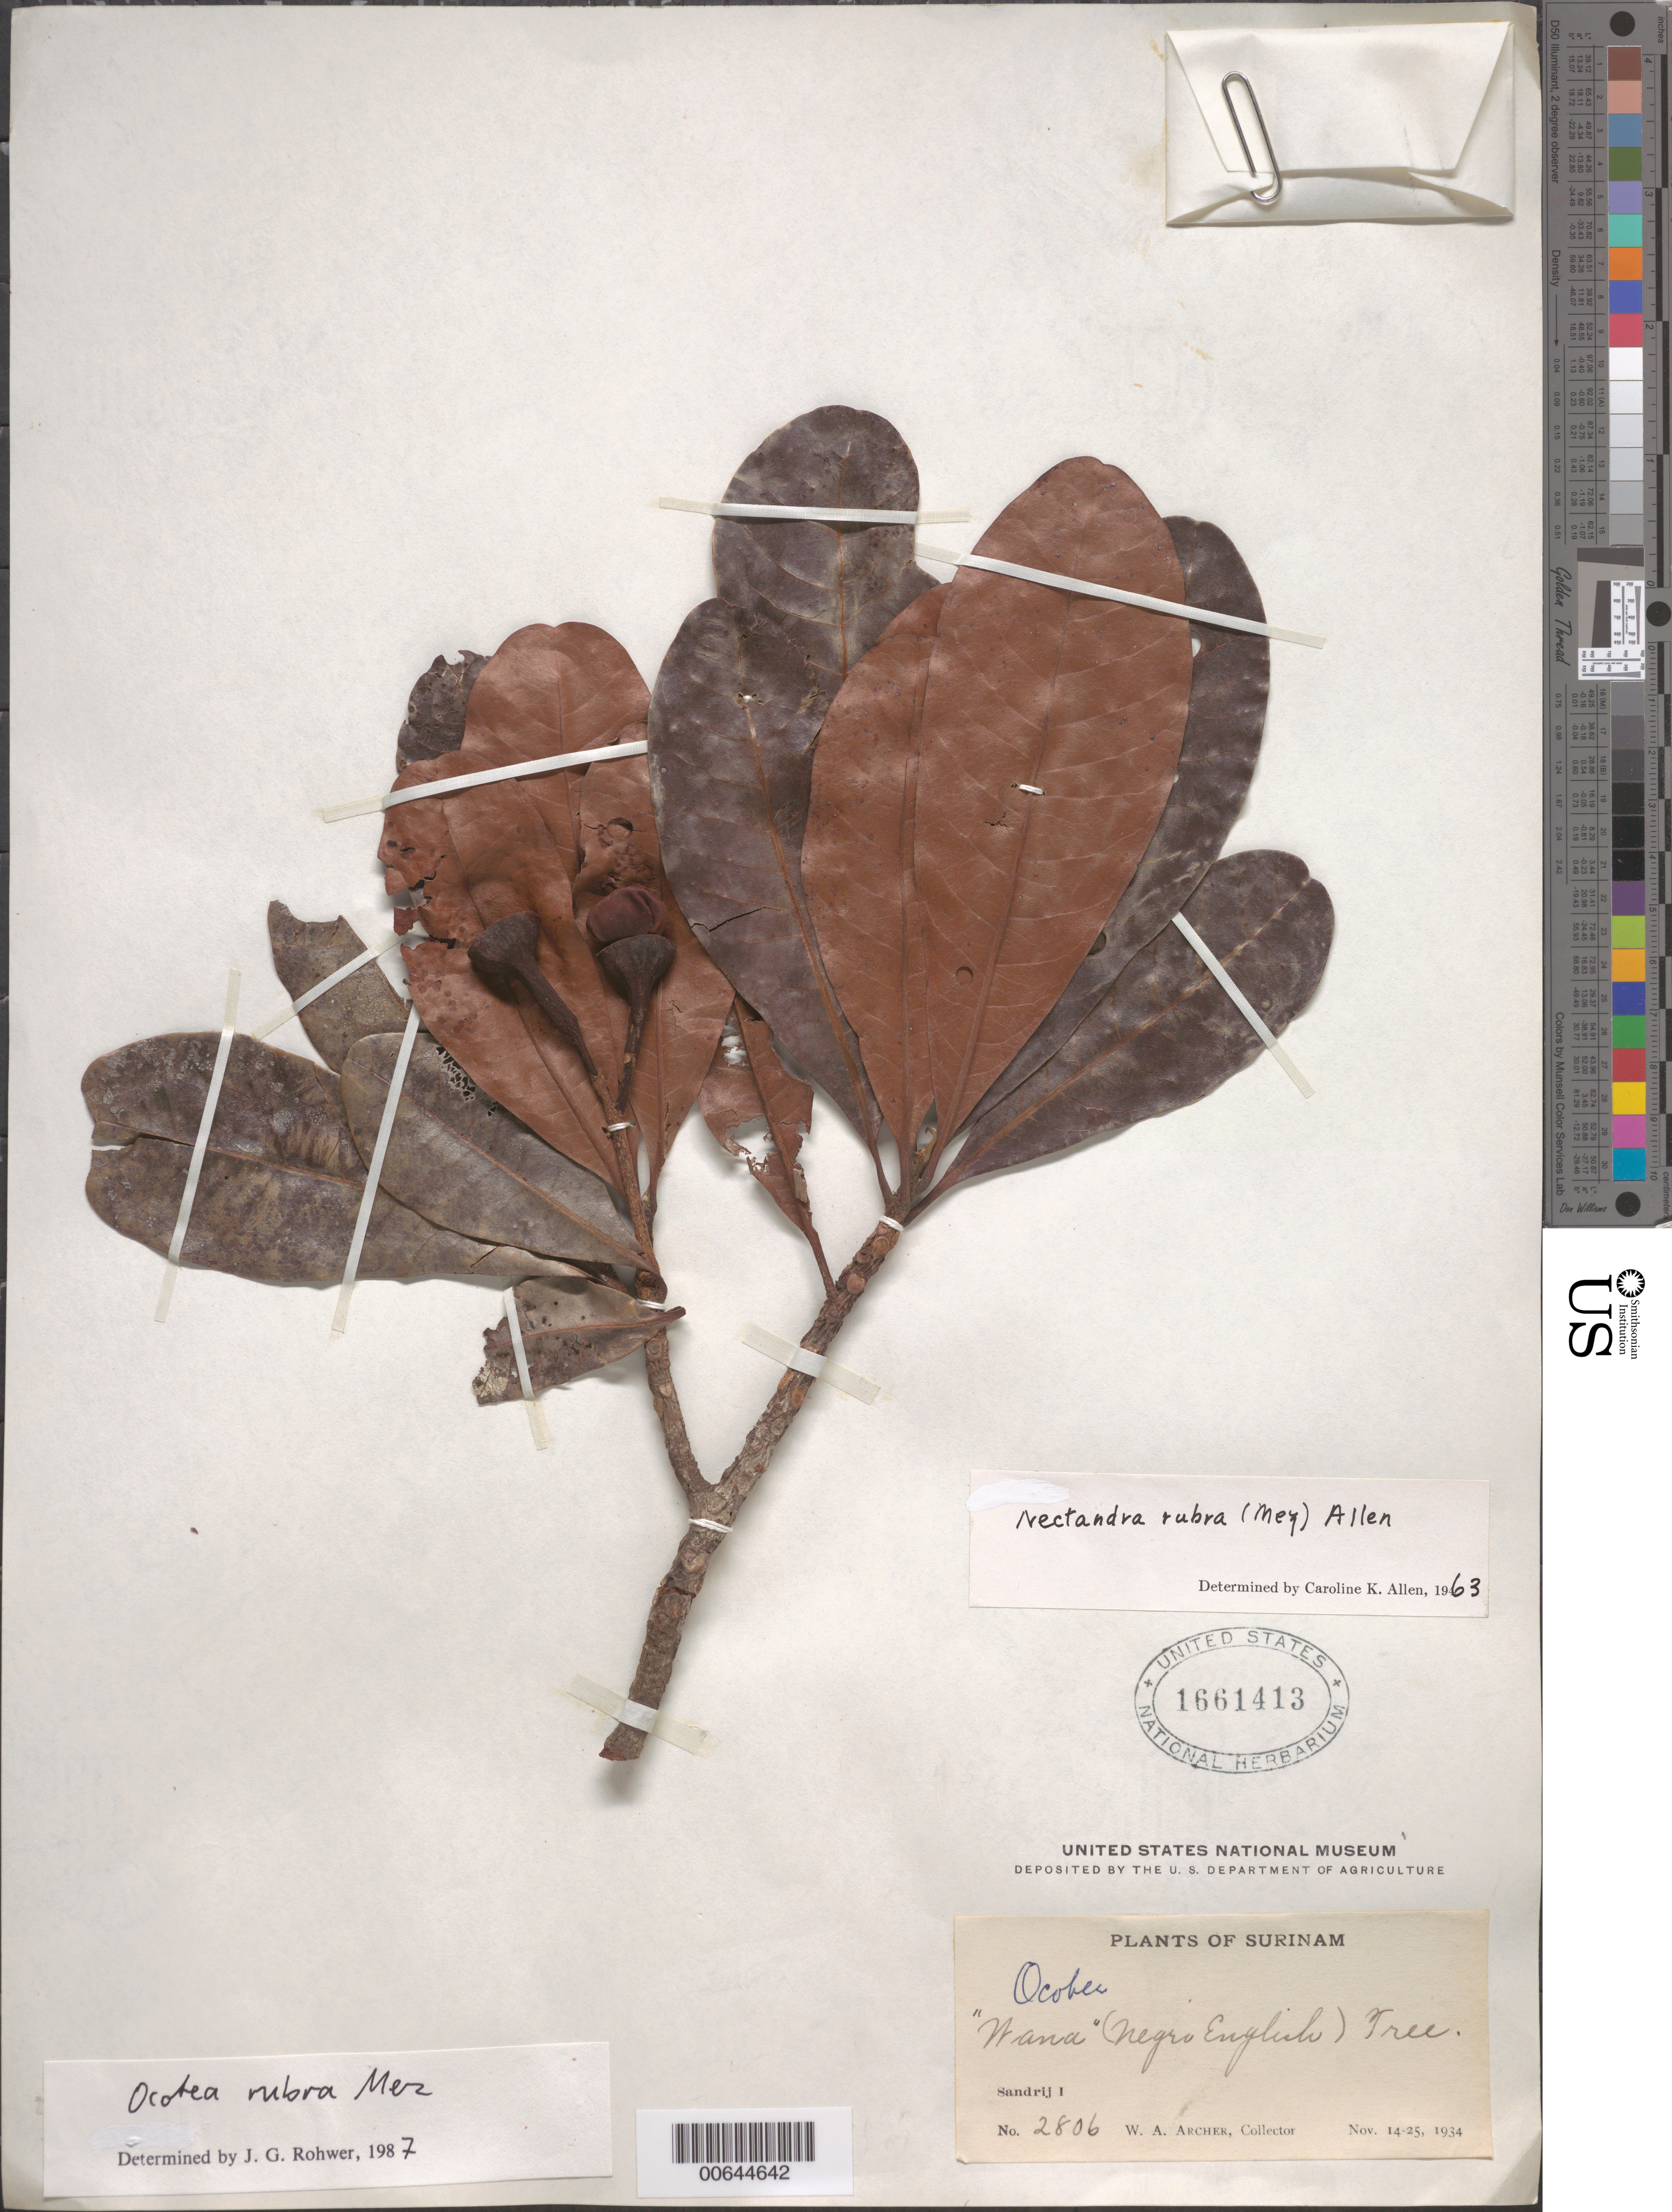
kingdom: Plantae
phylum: Tracheophyta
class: Magnoliopsida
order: Laurales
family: Lauraceae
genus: Ocotea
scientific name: Ocotea rubra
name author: Mez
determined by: Rohwer, J. G.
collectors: W. A. Archer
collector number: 2806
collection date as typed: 14-Nov-34 to 25-Nov-34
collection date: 1934-11-14/1934-11-25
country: Suriname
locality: Zanderij I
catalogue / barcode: US 1661413